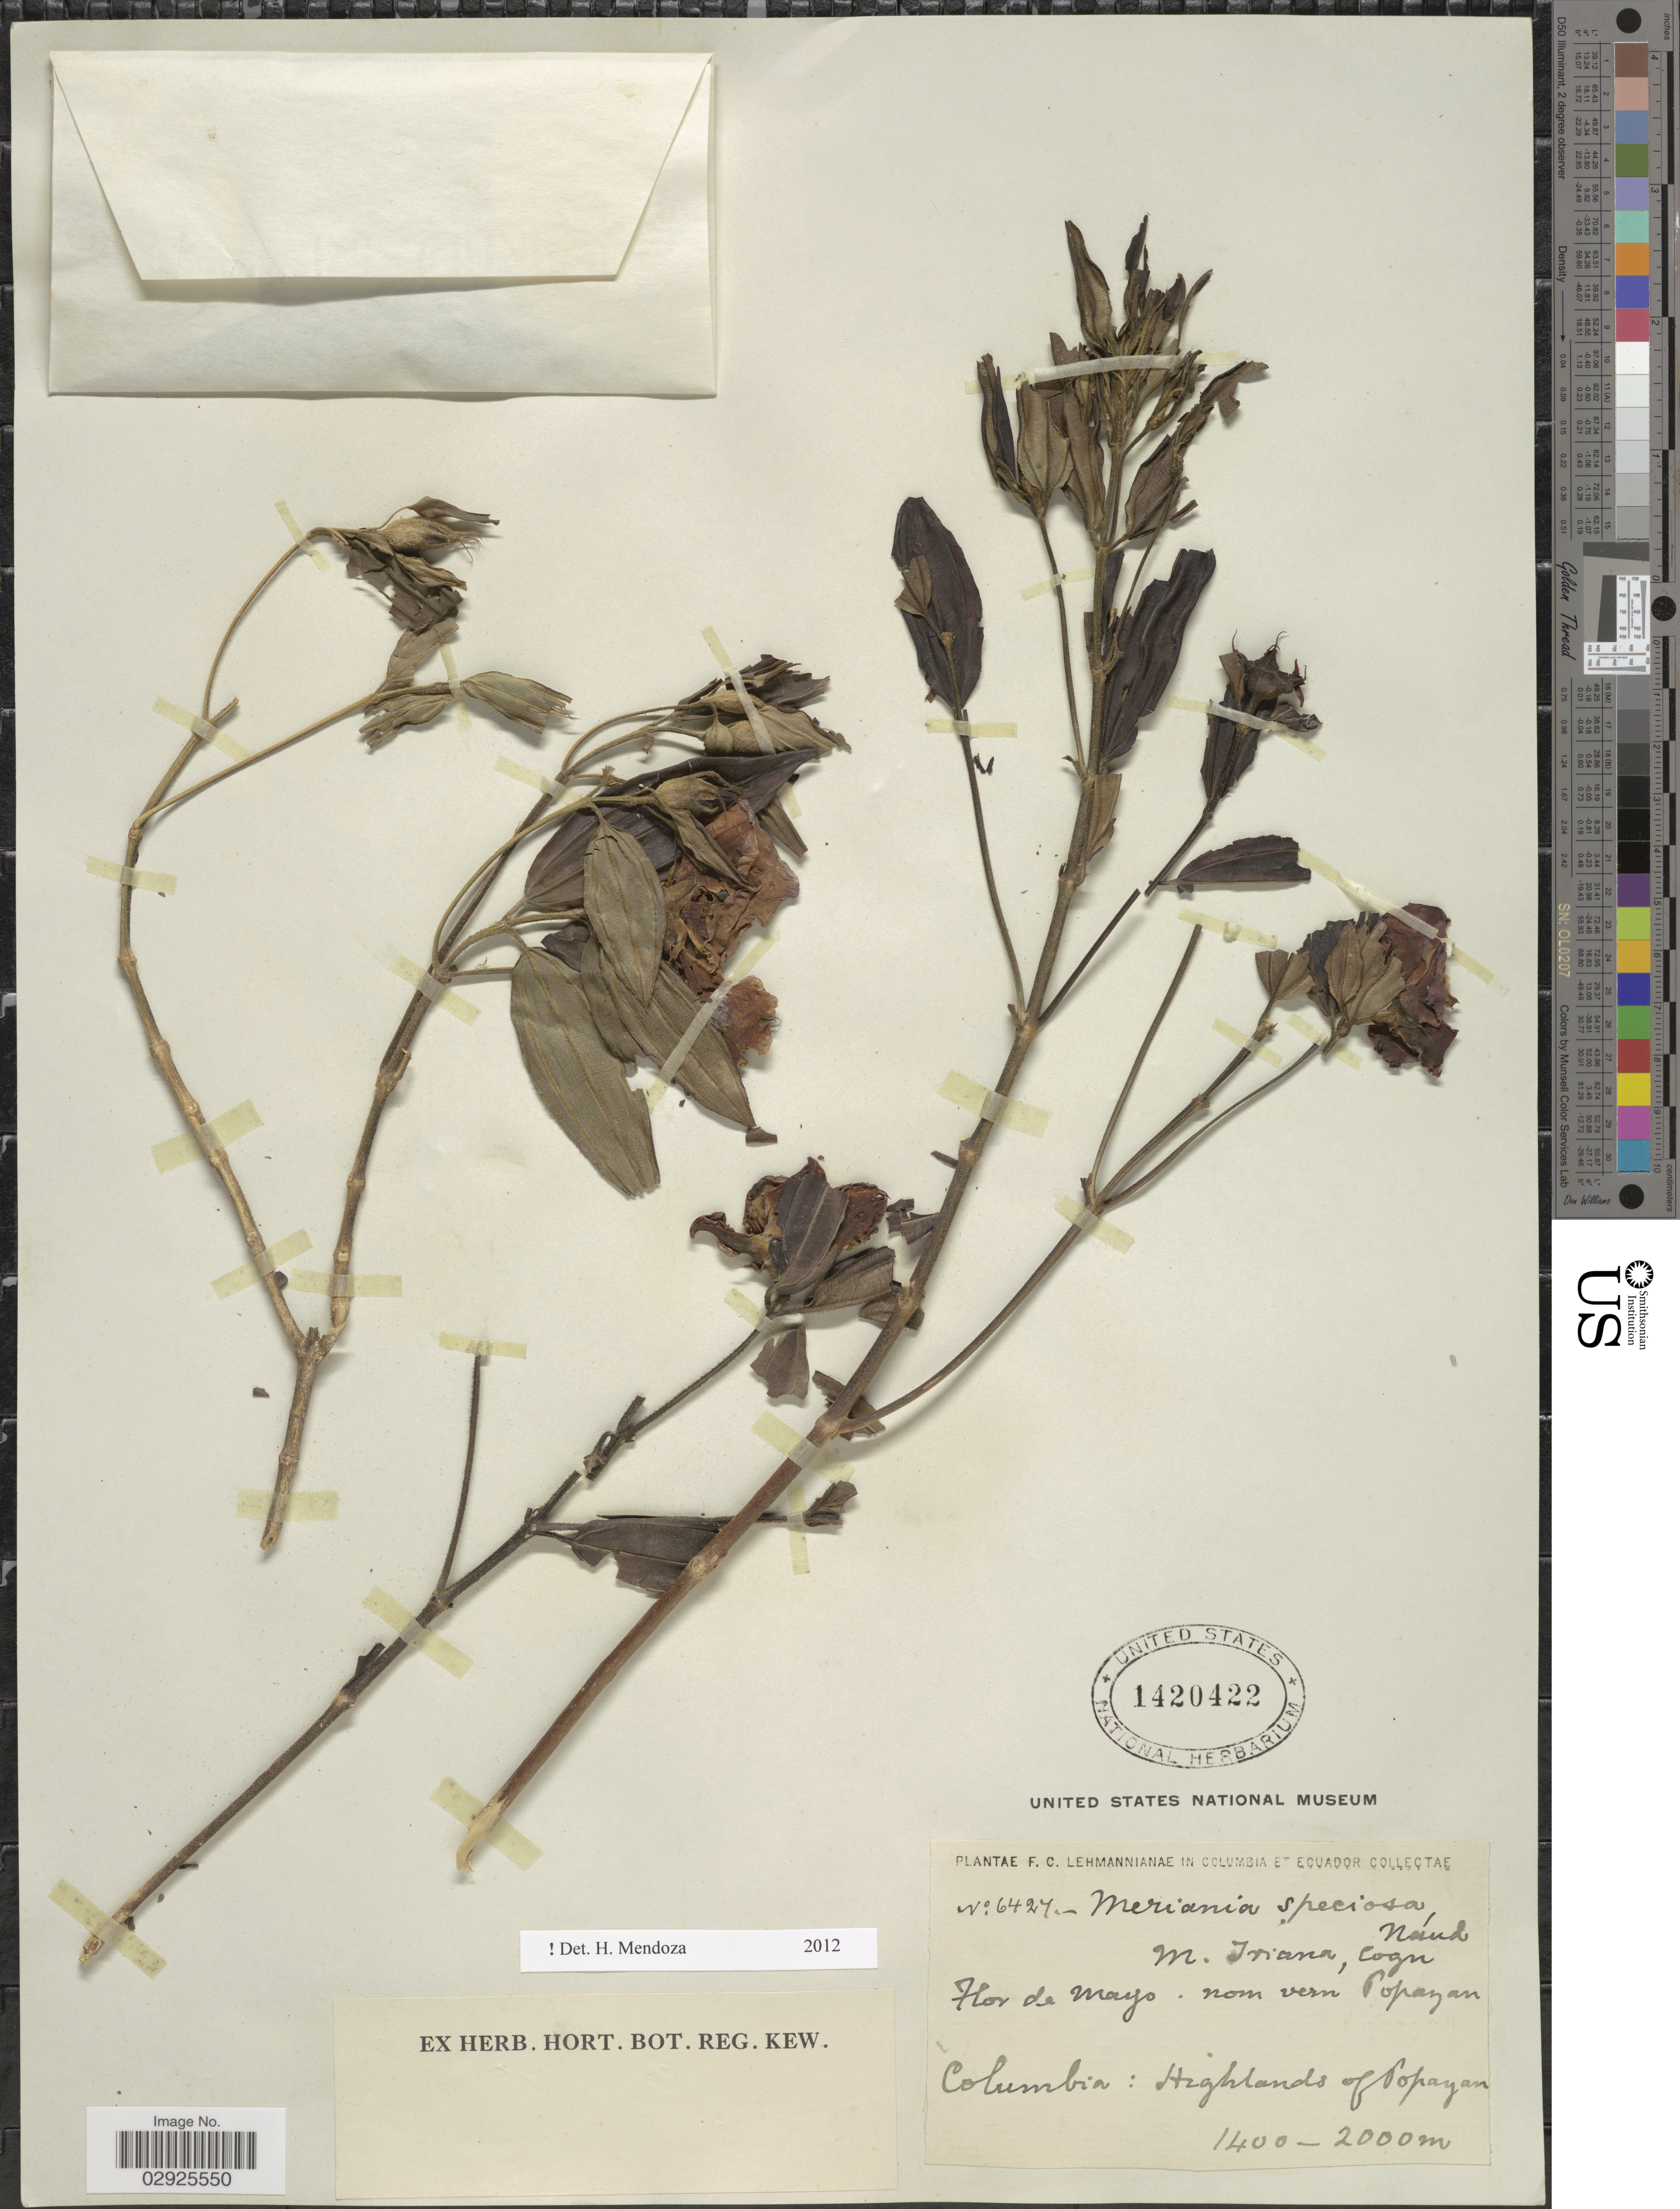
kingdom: Plantae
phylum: Tracheophyta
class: Magnoliopsida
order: Myrtales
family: Melastomataceae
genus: Meriania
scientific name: Meriania speciosa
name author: (Bonpl.) Naudin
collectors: F. C. Lehmann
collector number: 6427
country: Colombia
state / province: Cauca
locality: Columbia: Highlands of Popayan.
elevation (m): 1400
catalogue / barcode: US 1420422